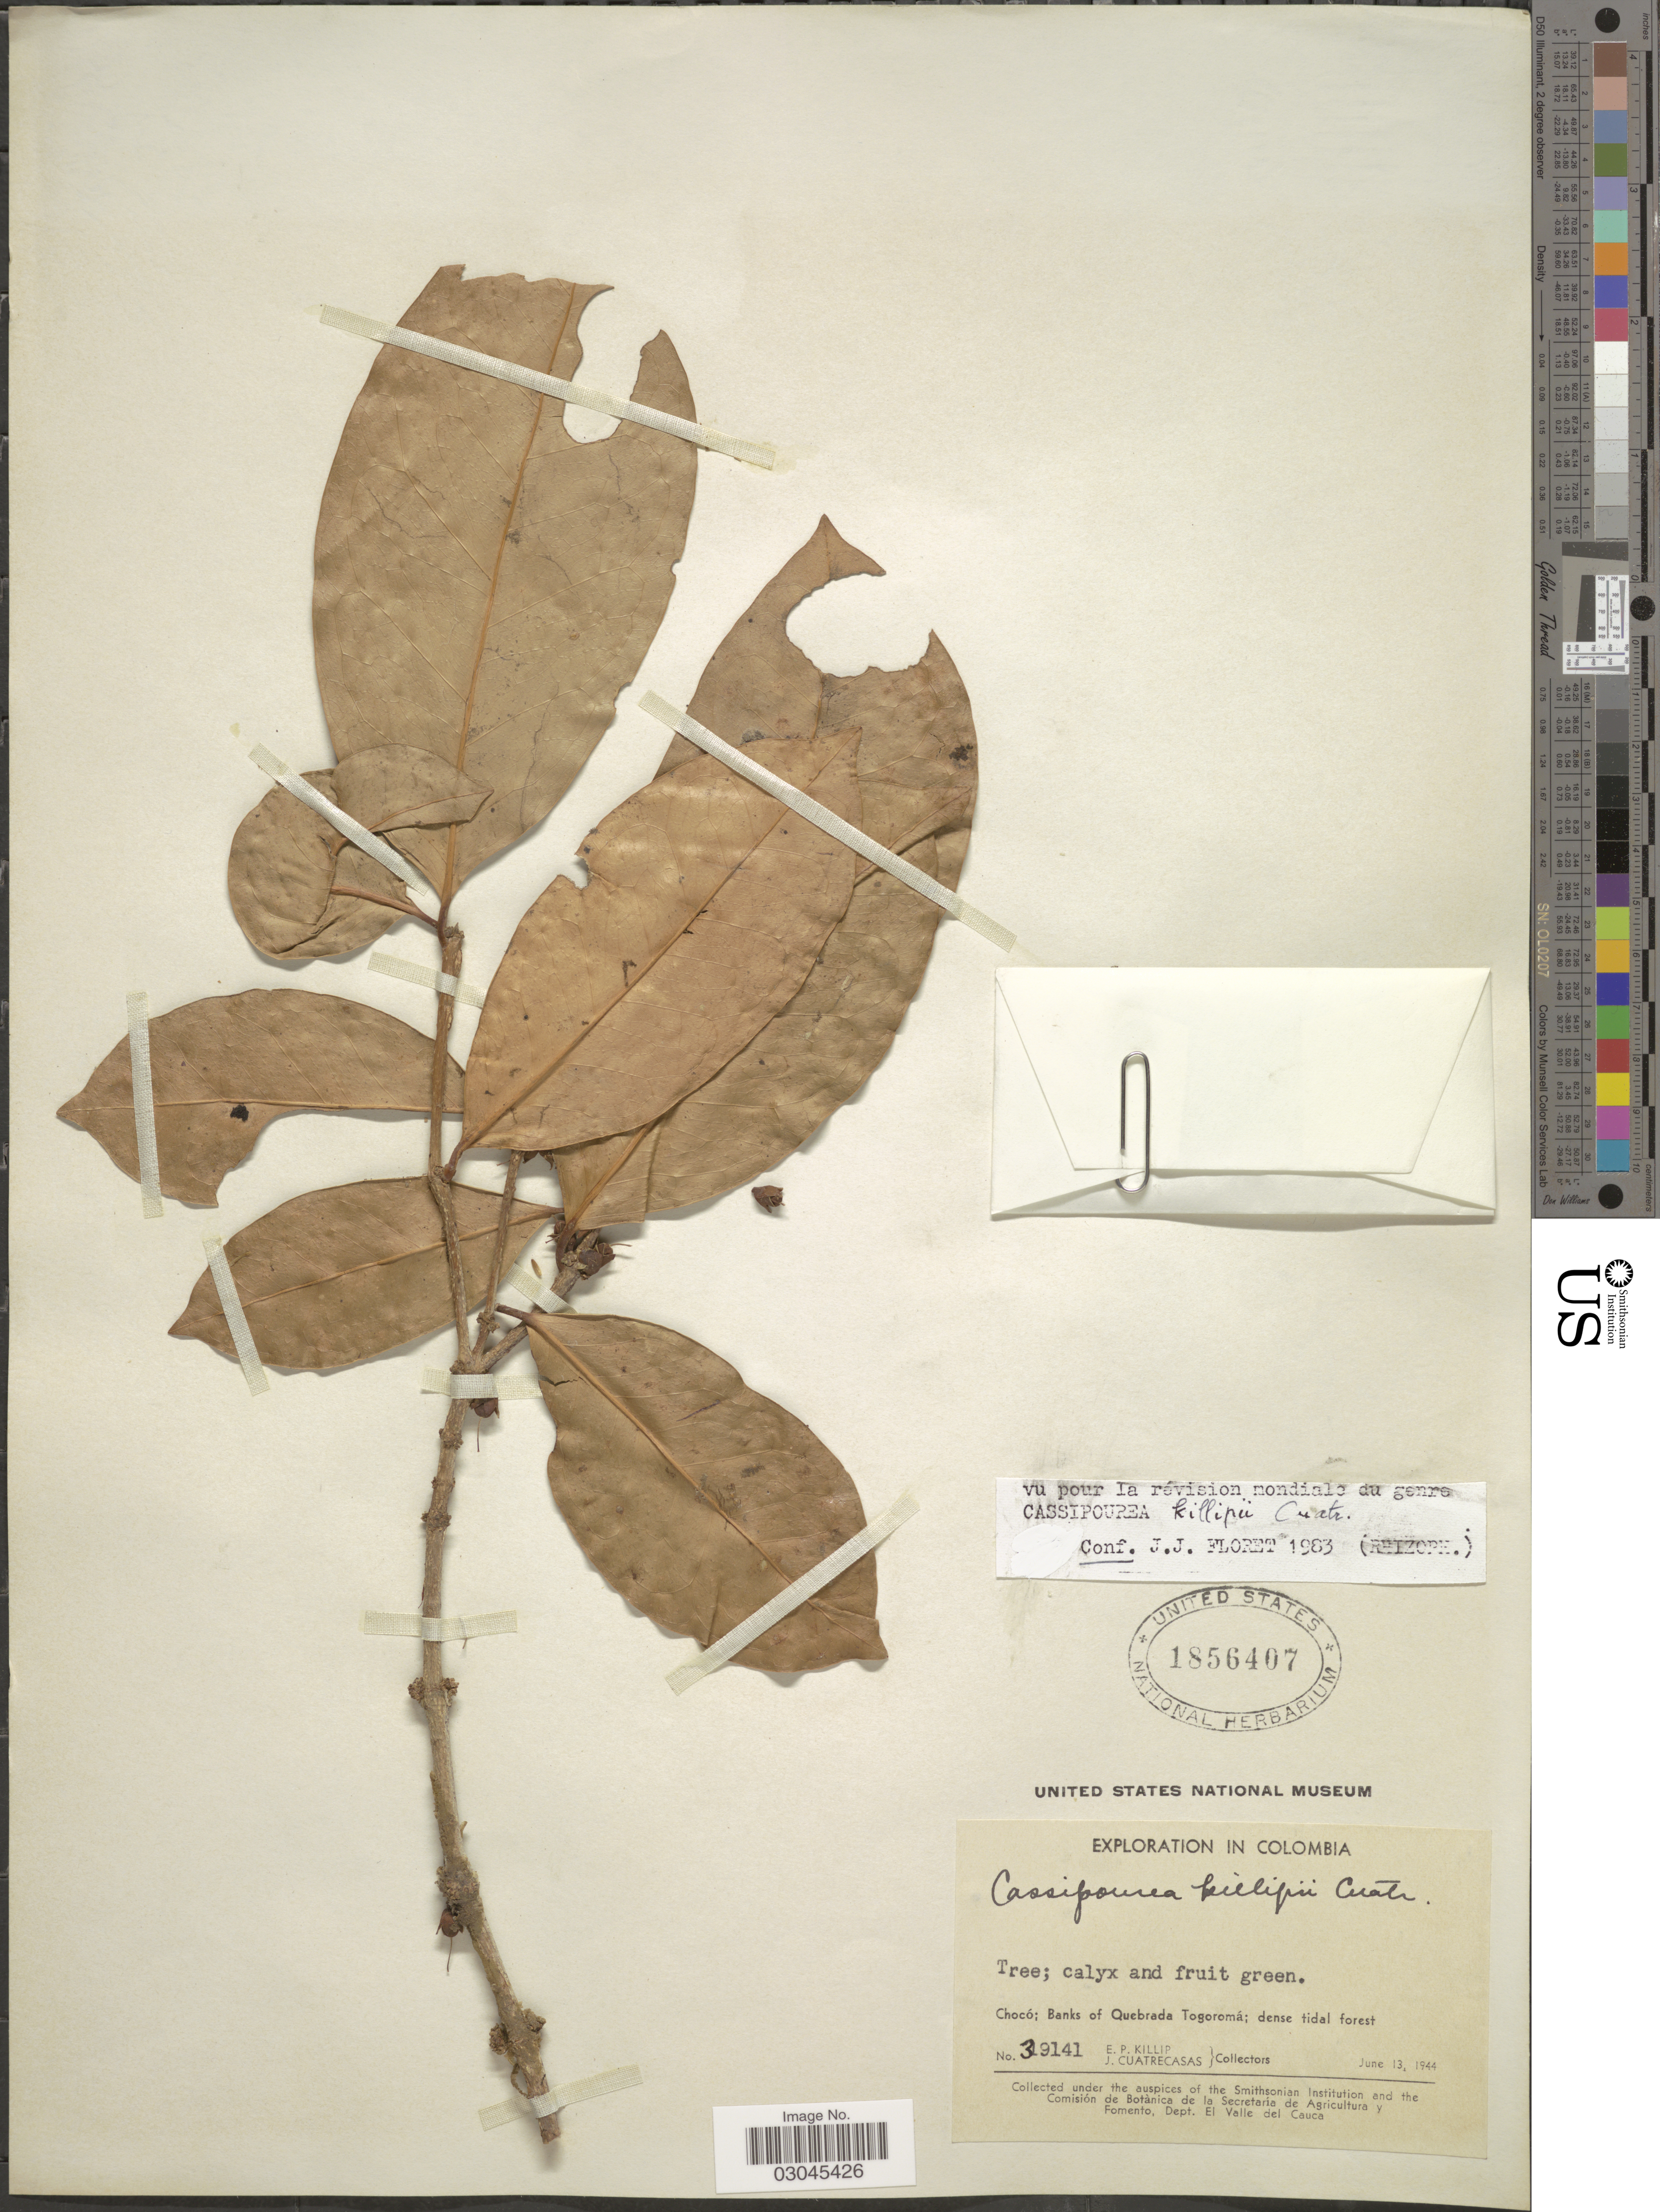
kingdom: Plantae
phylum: Tracheophyta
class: Magnoliopsida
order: Malpighiales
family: Rhizophoraceae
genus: Cassipourea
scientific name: Cassipourea killipii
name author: Cuatrec.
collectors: E. P. Killip & J. Cuatrecasas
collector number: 39141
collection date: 1944-06-13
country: Colombia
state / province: Chocó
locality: Chocó: Banks of Quebrada Togoromá.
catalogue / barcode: US 1856407